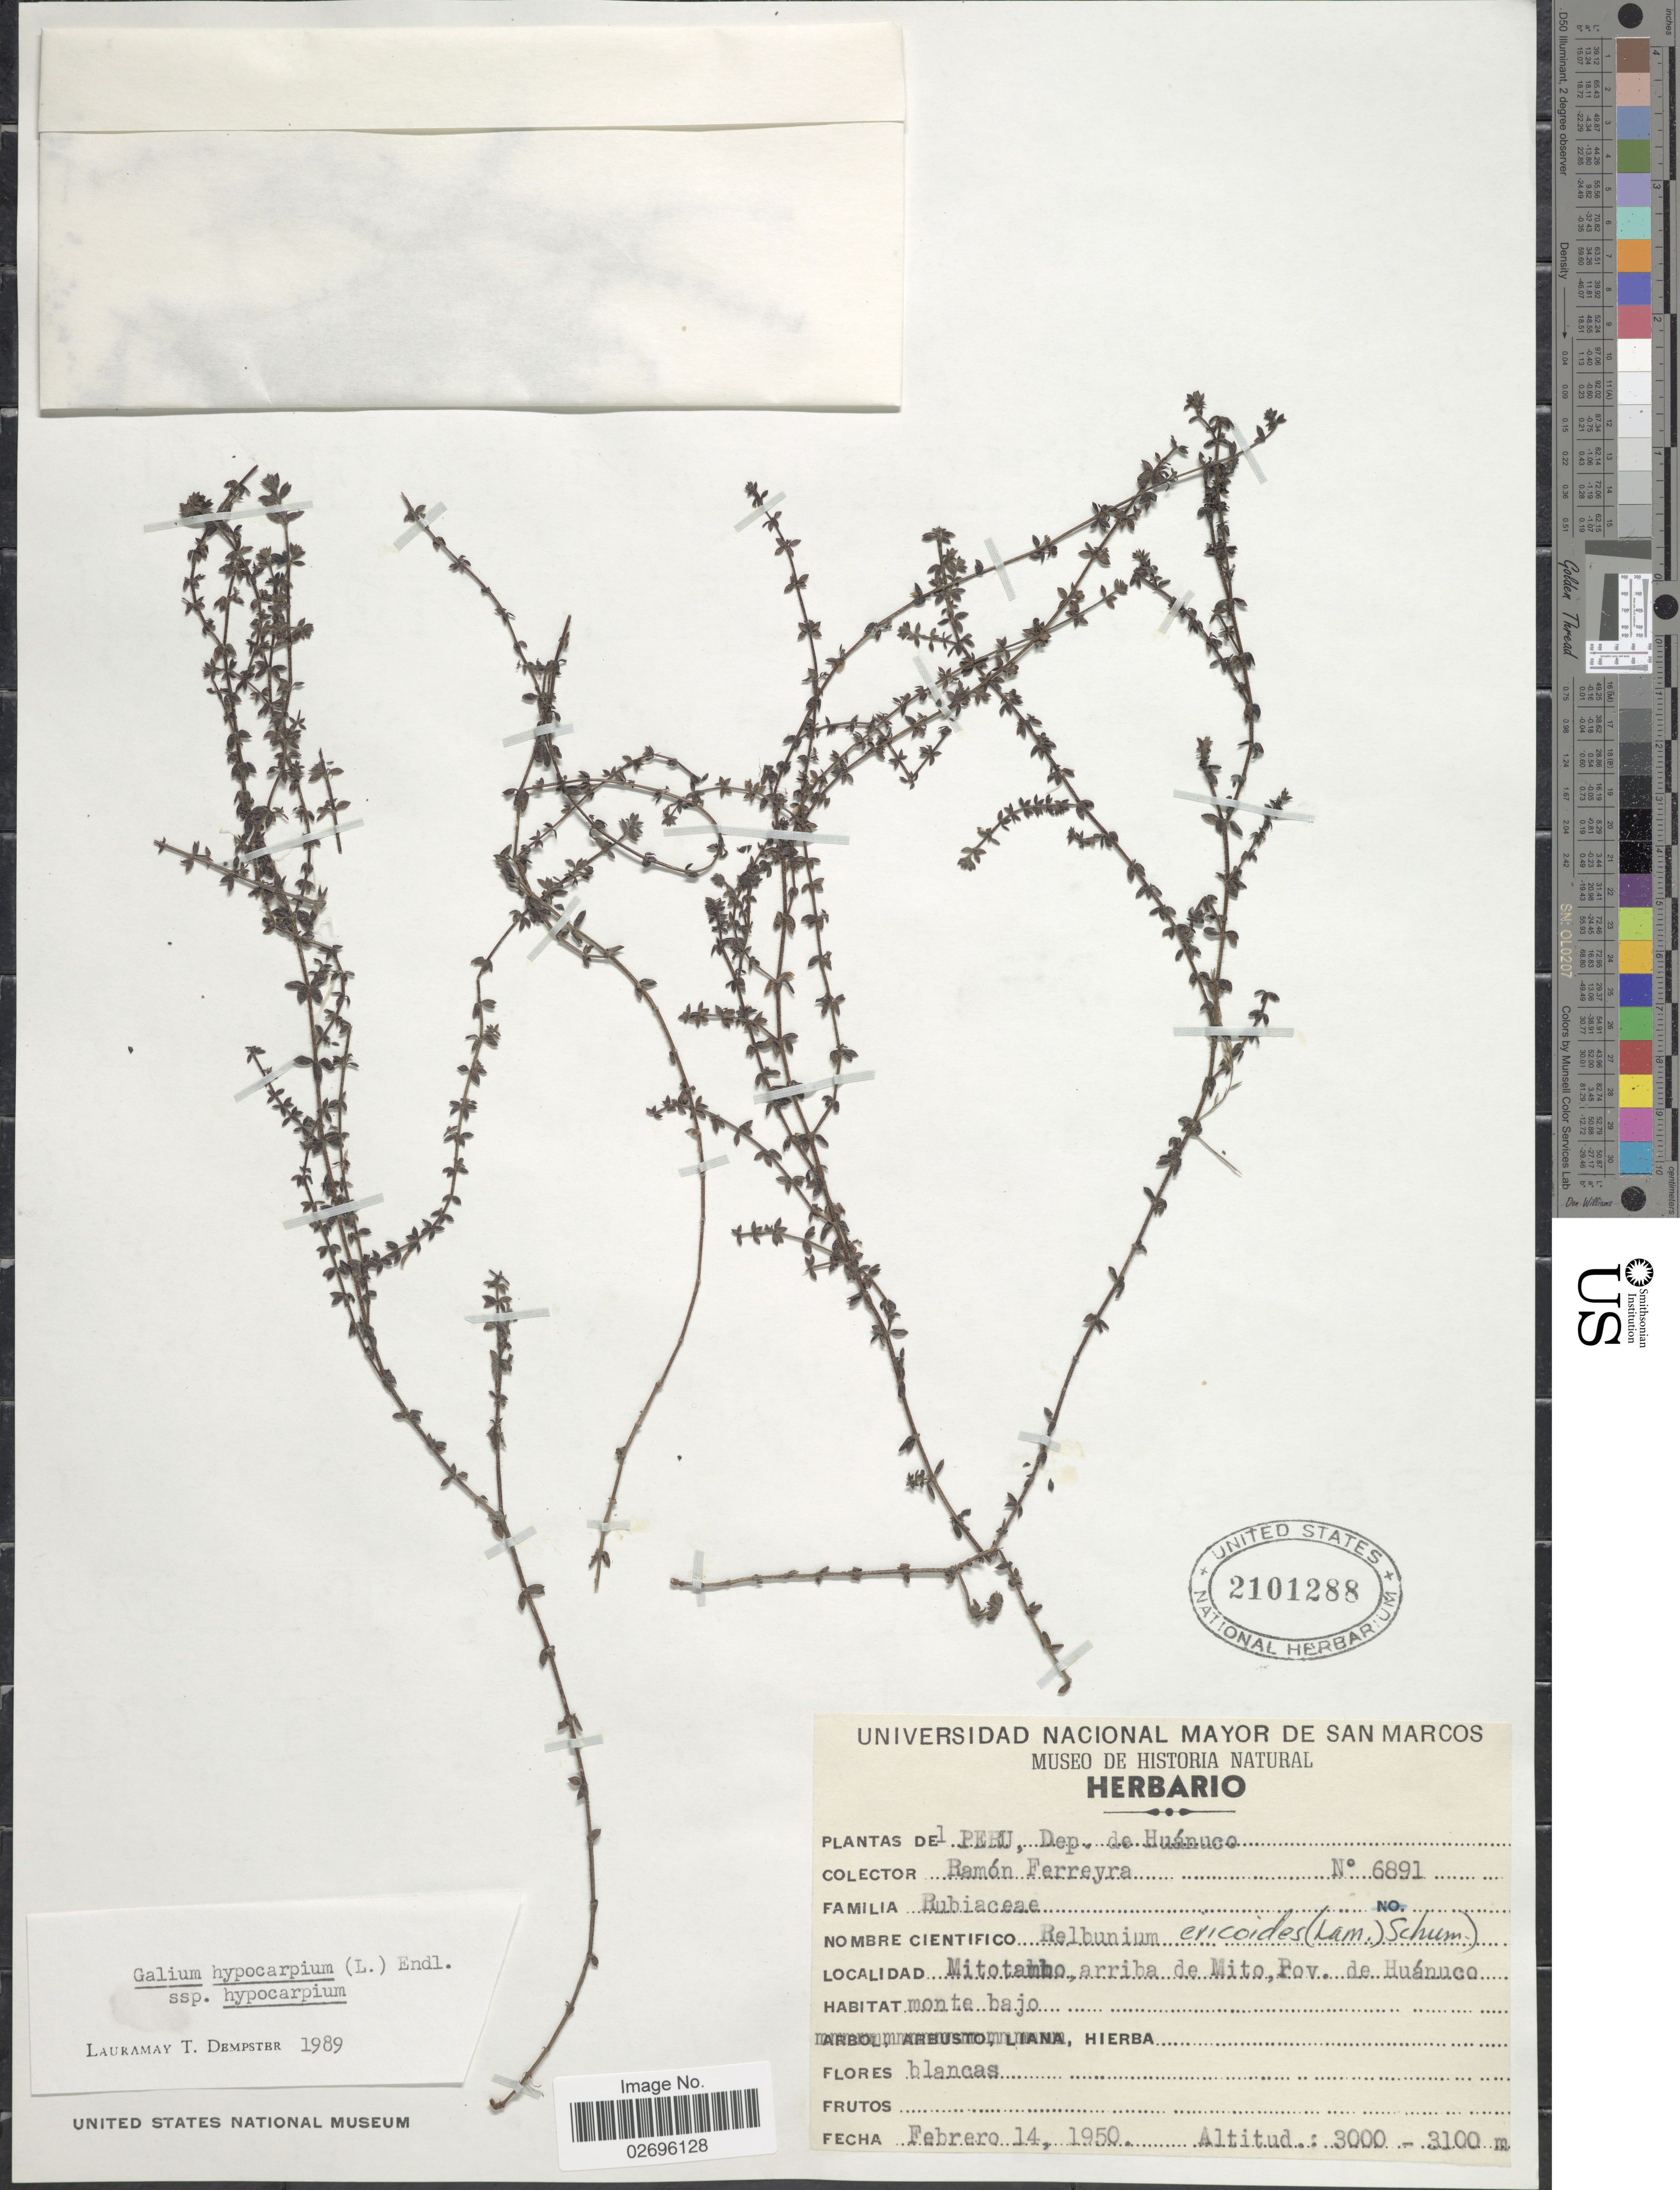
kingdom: Plantae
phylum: Tracheophyta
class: Magnoliopsida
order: Gentianales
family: Rubiaceae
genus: Galium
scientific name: Galium hypocarpium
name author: (L.) Endl. ex Griseb.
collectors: R. A. Ferreyra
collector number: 6891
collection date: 1950-02-14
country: Peru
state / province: Huánuco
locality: Dep. de Huánuco. Mitotambo, arriba de Mito.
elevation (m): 3000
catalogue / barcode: US 2101288